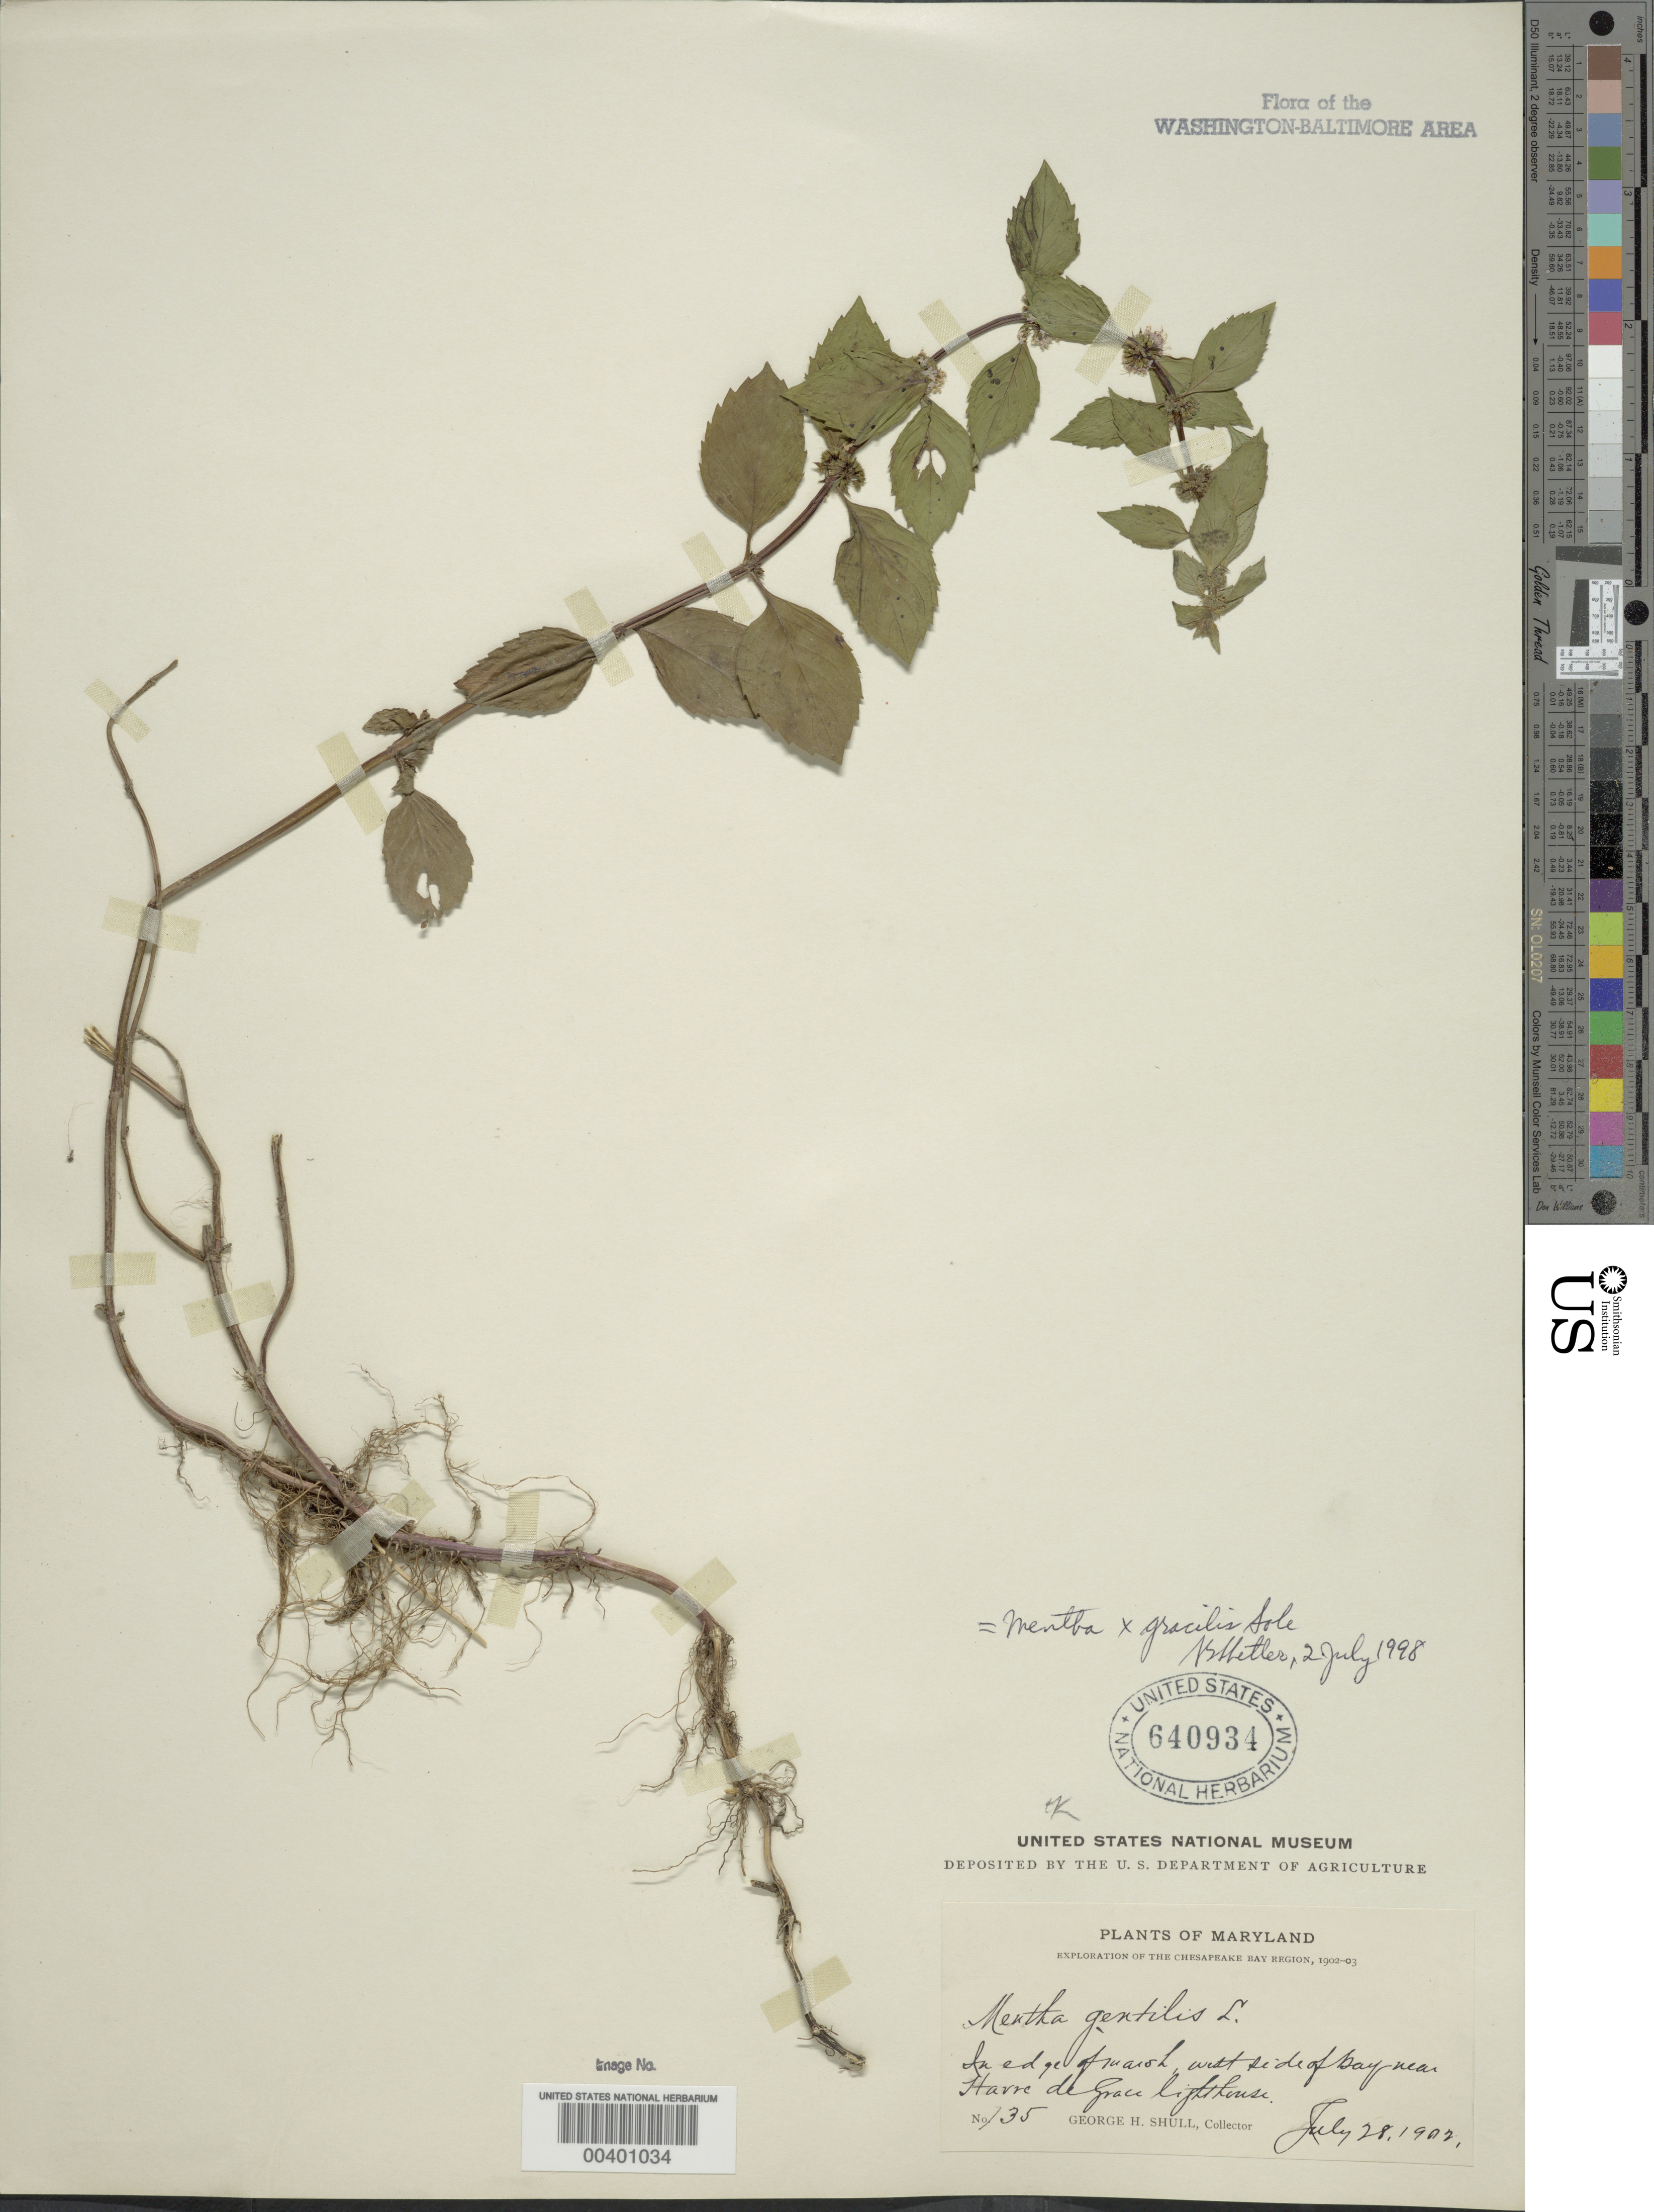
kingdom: Plantae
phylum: Tracheophyta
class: Magnoliopsida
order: Lamiales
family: Lamiaceae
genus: Mentha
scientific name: Mentha x gracilis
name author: Sole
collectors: G. H. Shull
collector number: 135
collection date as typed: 28 Jul 1902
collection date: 1902-07-28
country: United States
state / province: Maryland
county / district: Harford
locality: Near Havre De Grace Lighthouse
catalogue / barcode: US 640934